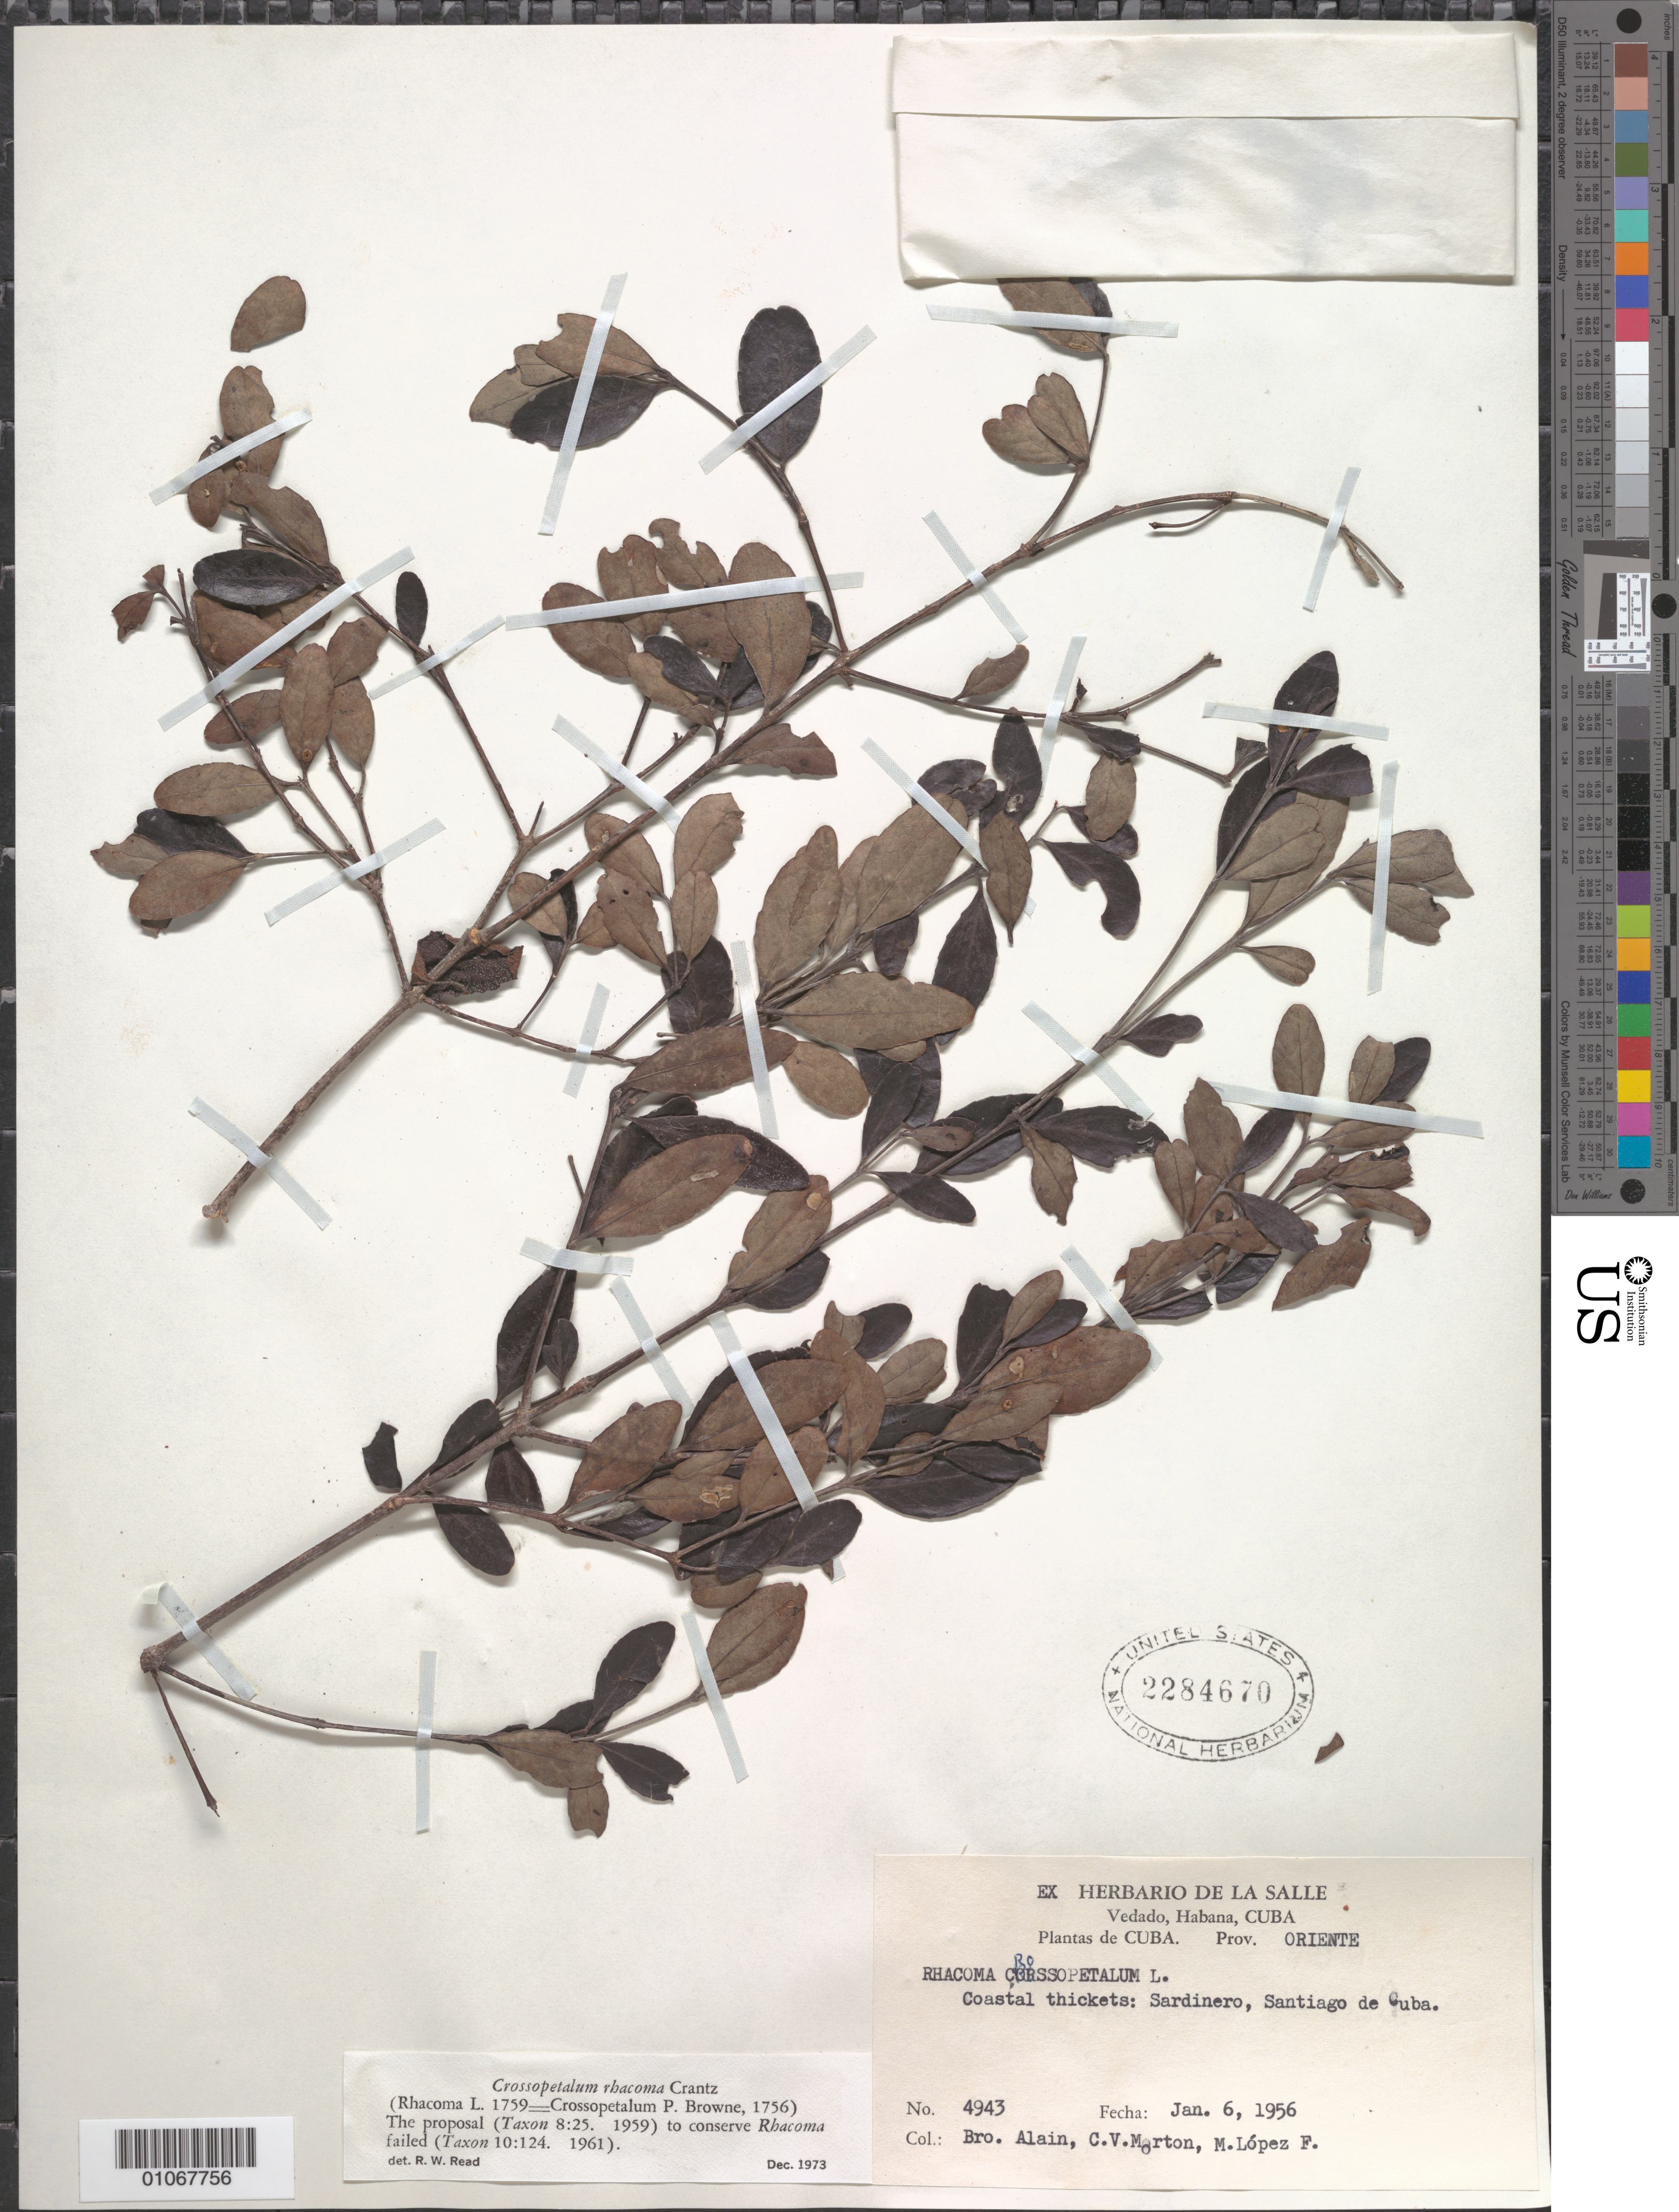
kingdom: Plantae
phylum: Tracheophyta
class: Magnoliopsida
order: Celastrales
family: Celastraceae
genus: Crossopetalum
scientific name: Crossopetalum rhacoma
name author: Crantz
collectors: A. H. Liogier, C. V. Morton & M. López Figueiras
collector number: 4943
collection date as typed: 06 Jan 1956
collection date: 1956-01-06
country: Cuba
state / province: Santiago de Cuba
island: Cuba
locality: Coastal thickets: Sardinero, santiago de Cuba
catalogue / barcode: US 2284670